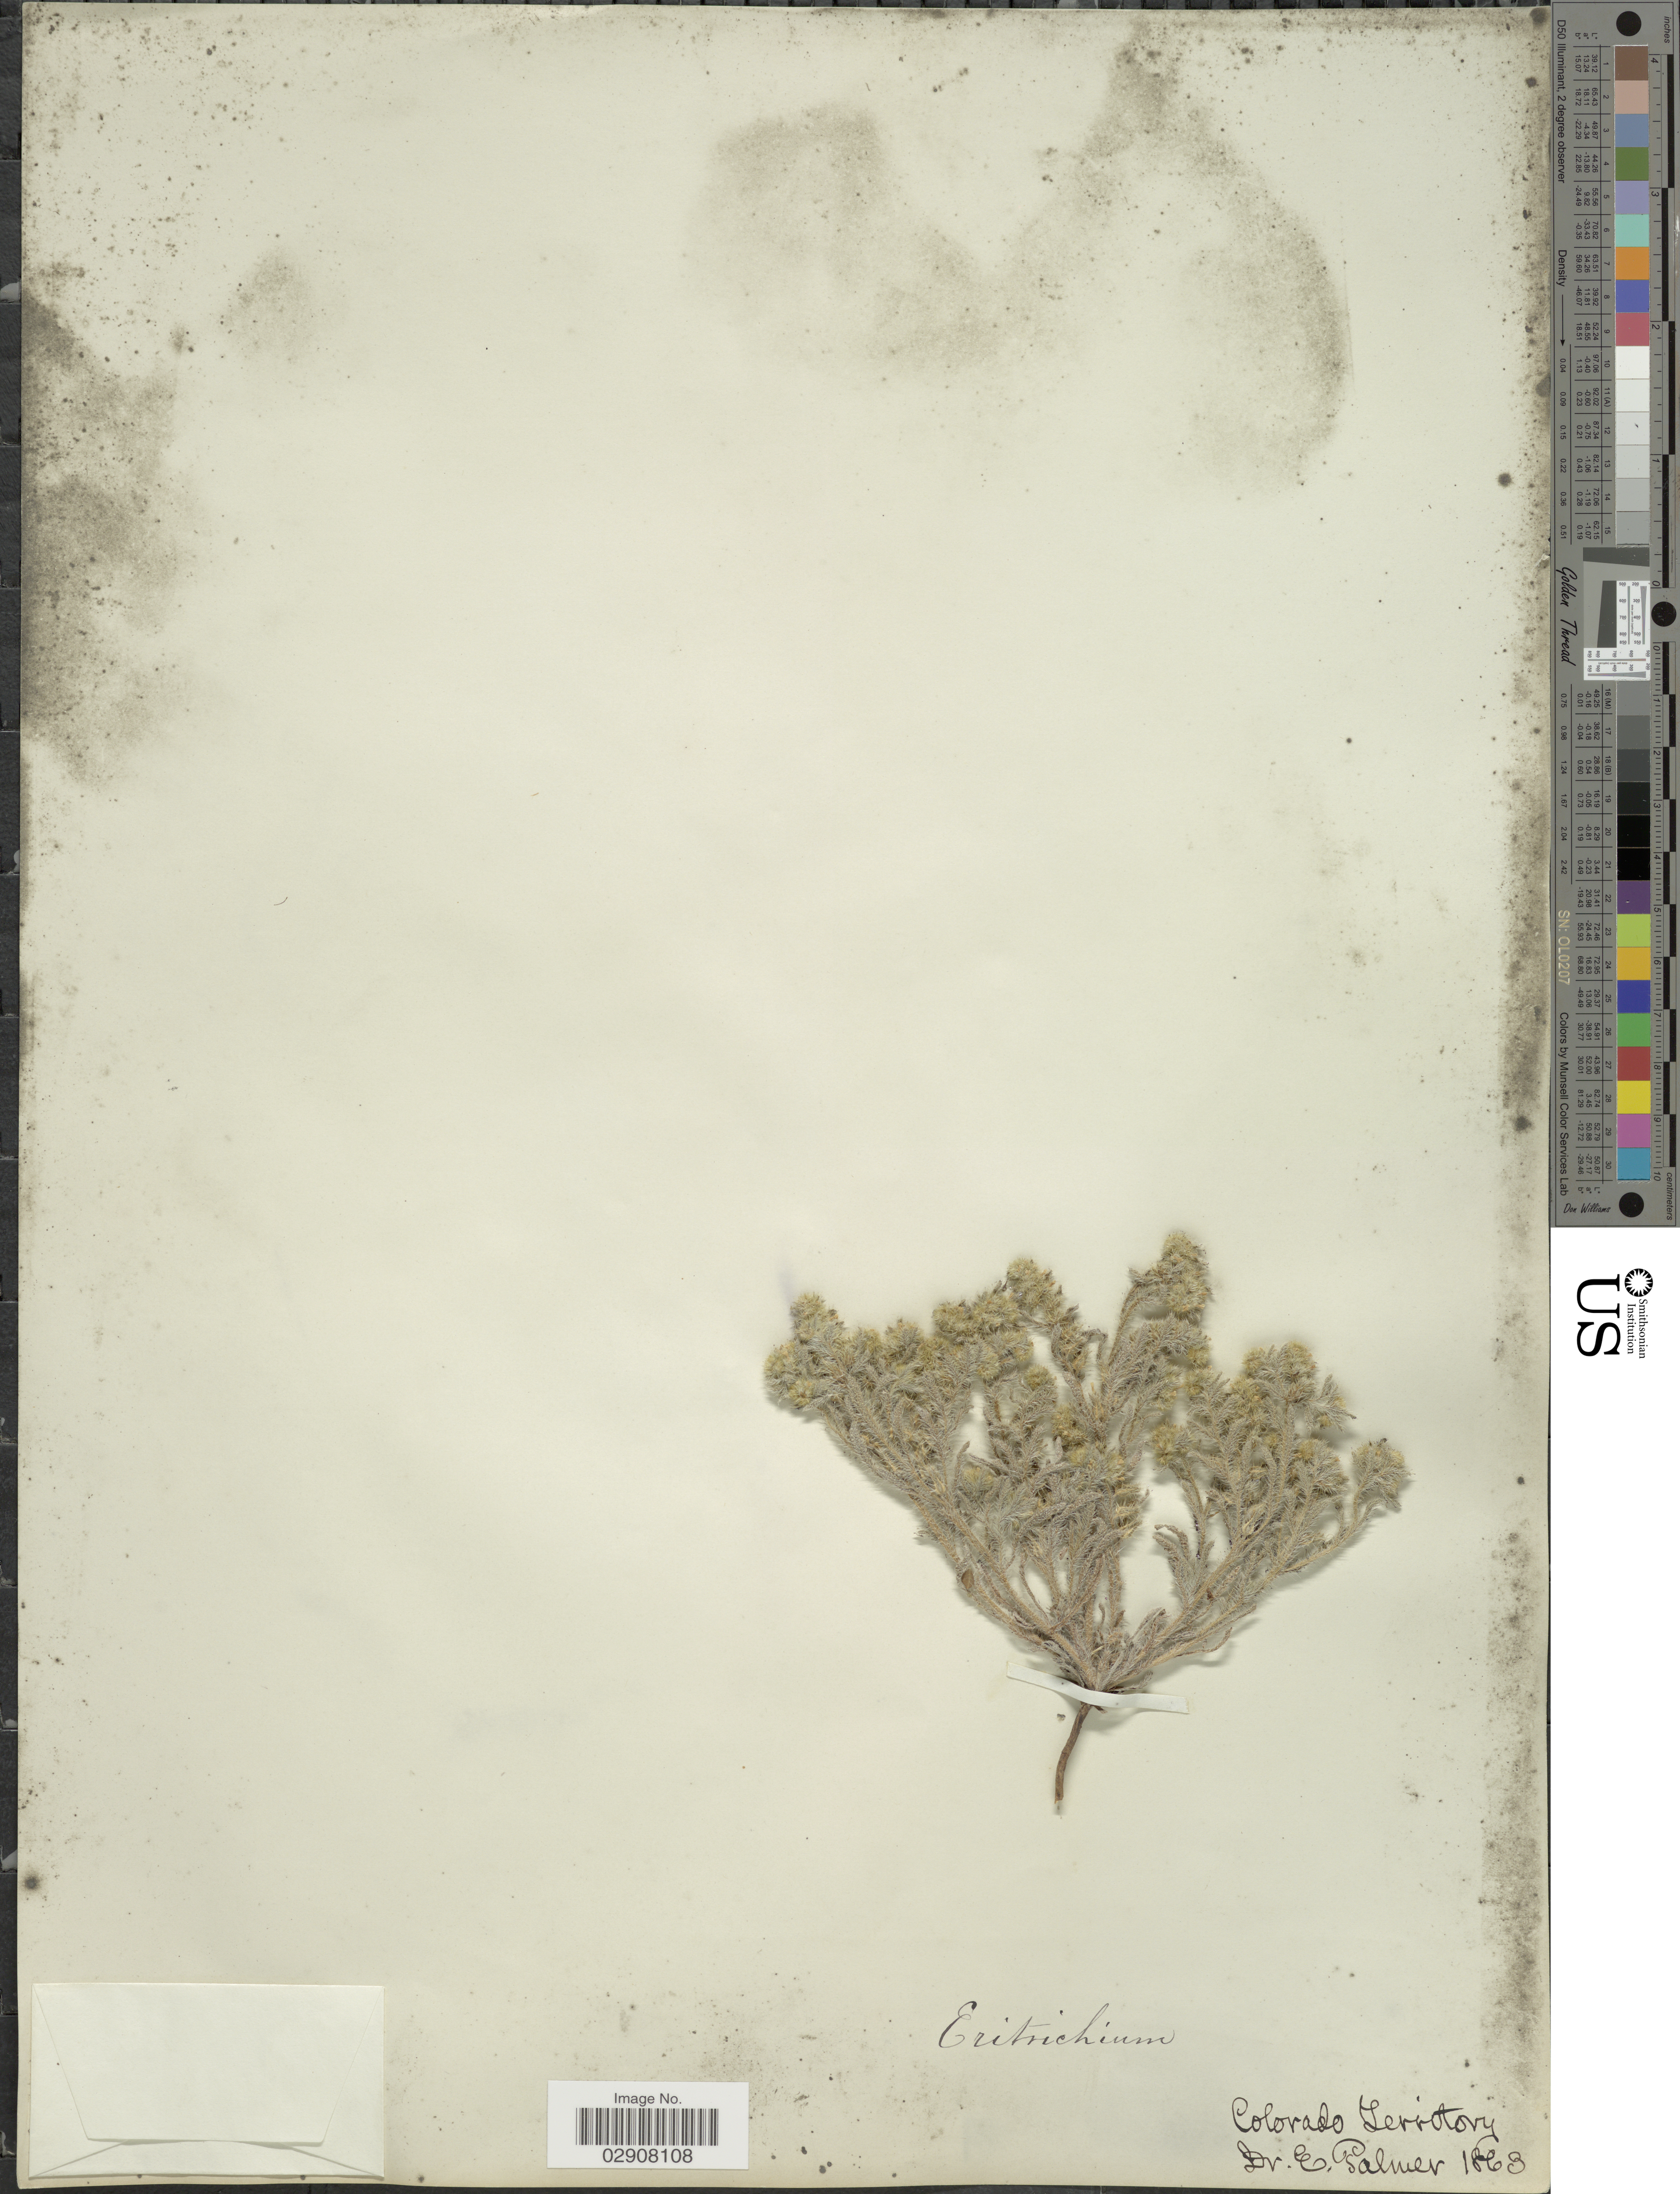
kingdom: Plantae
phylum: Tracheophyta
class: Magnoliopsida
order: Boraginales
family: Boraginaceae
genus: Cryptantha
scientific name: Cryptantha minima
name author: Rydb.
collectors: E. Palmer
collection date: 1863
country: United States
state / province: Colorado